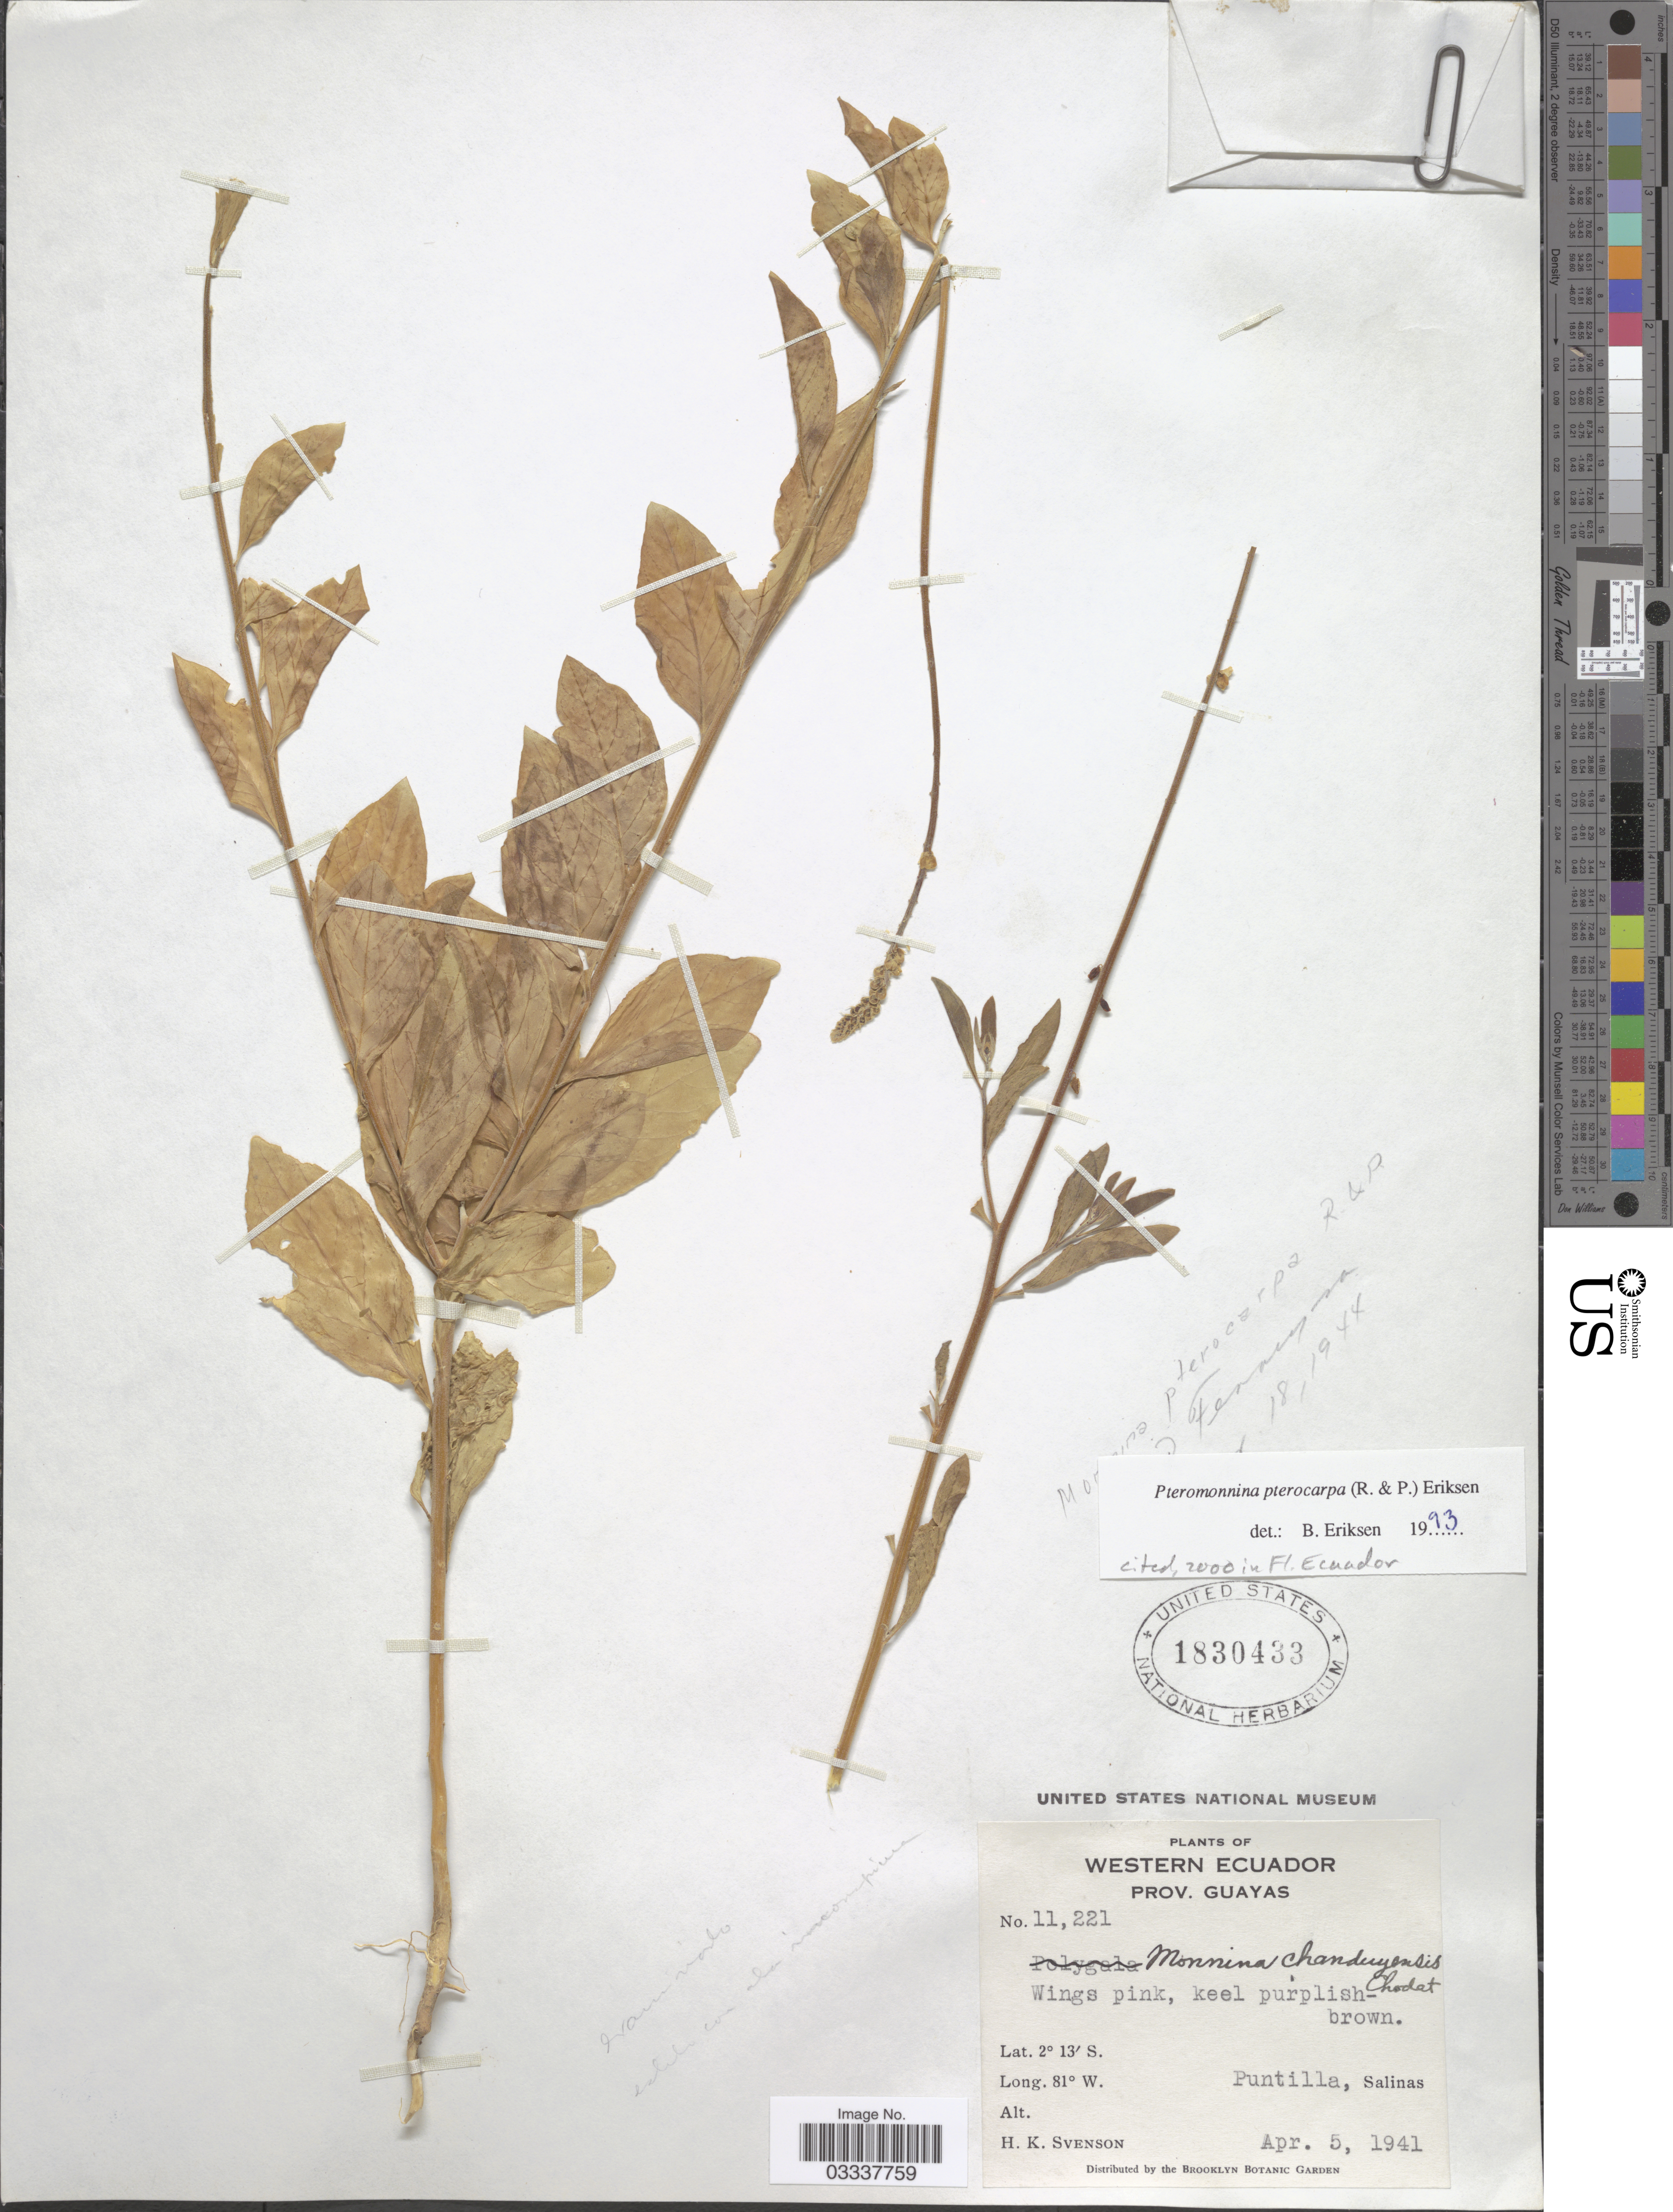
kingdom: Plantae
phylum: Tracheophyta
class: Magnoliopsida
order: Fabales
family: Polygalaceae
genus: Monnina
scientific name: Monnina pterocarpa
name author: Ruiz & Pav.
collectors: H. K. Svenson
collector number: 11221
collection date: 1941-04-05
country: Ecuador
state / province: Guayas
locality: Western Ecuador, Puntilla, Salinas.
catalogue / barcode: US 1830433